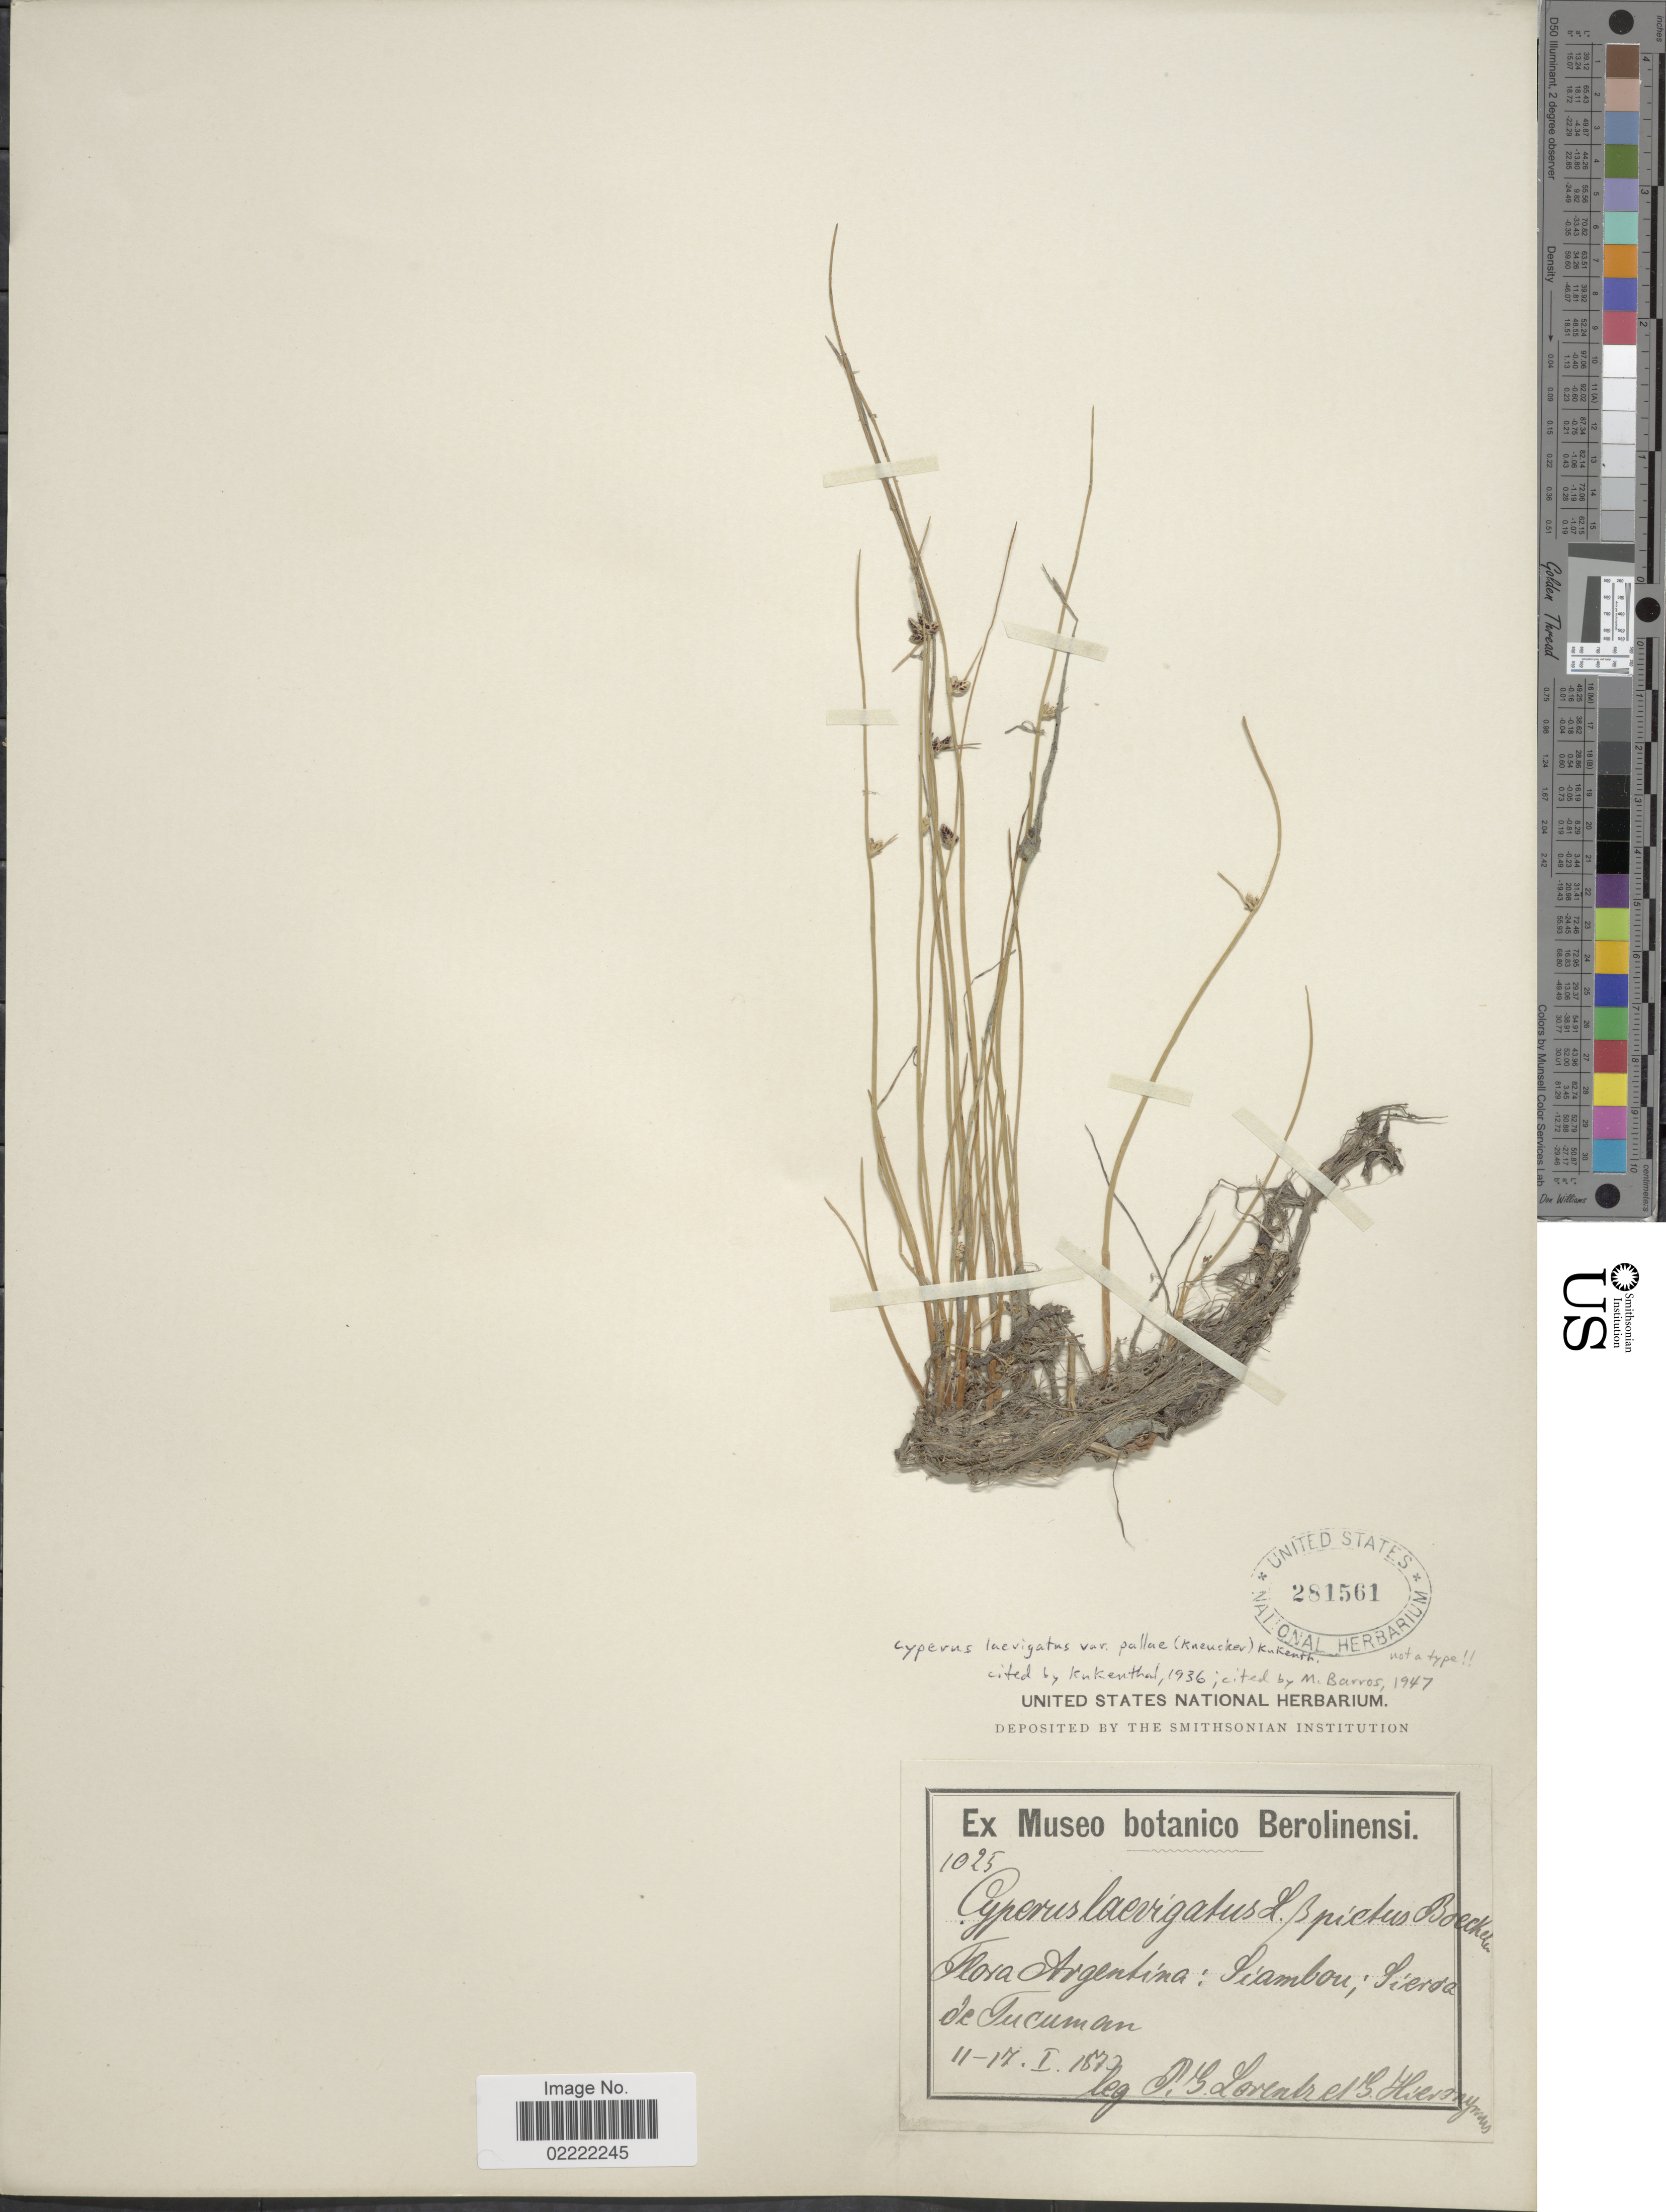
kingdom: Plantae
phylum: Tracheophyta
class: Liliopsida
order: Poales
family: Cyperaceae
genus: Cyperus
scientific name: Cyperus laevigatus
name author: L.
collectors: G. Lorentz & G. H. Hieronymus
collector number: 1025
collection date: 1877-01-11/1877-01-17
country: Argentina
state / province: Tucuman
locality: Siambon; Sierra de Tucuman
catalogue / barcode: US 281561